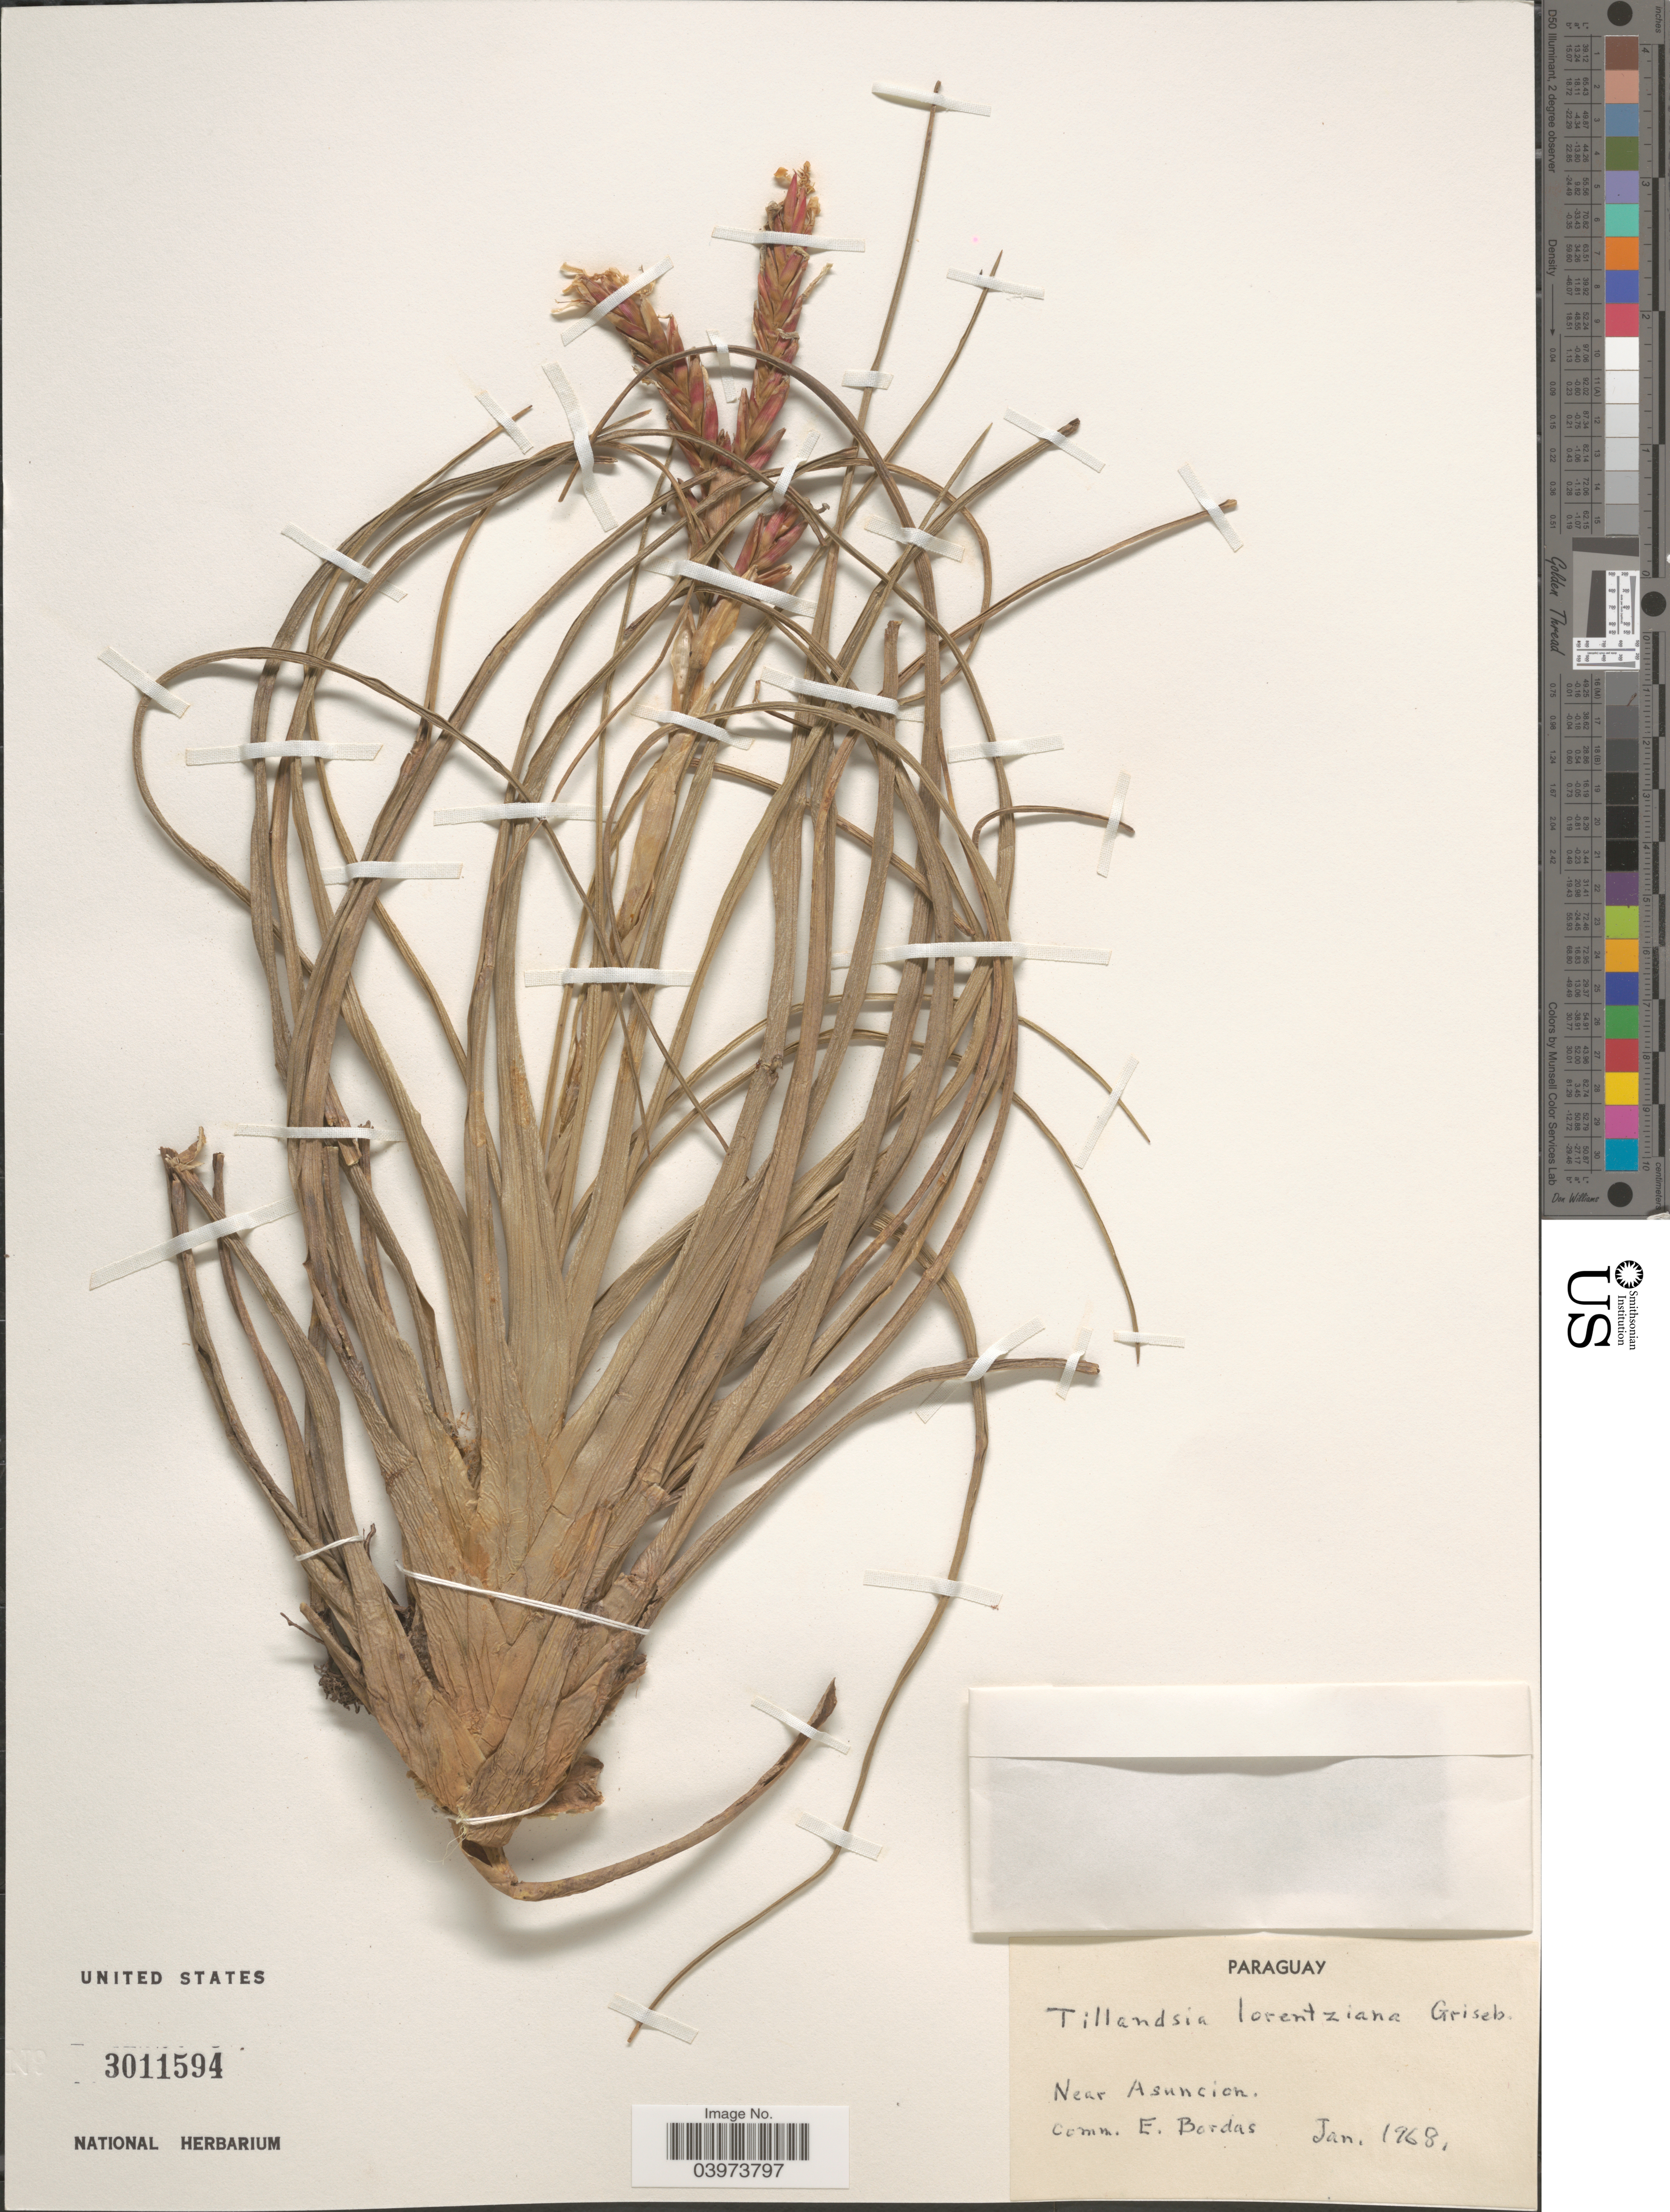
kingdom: Plantae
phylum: Tracheophyta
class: Liliopsida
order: Poales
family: Bromeliaceae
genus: Tillandsia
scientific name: Tillandsia lorentziana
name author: Griseb.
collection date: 1968-01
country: Paraguay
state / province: Asuncion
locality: Near Asuncion.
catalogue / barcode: US 3011594